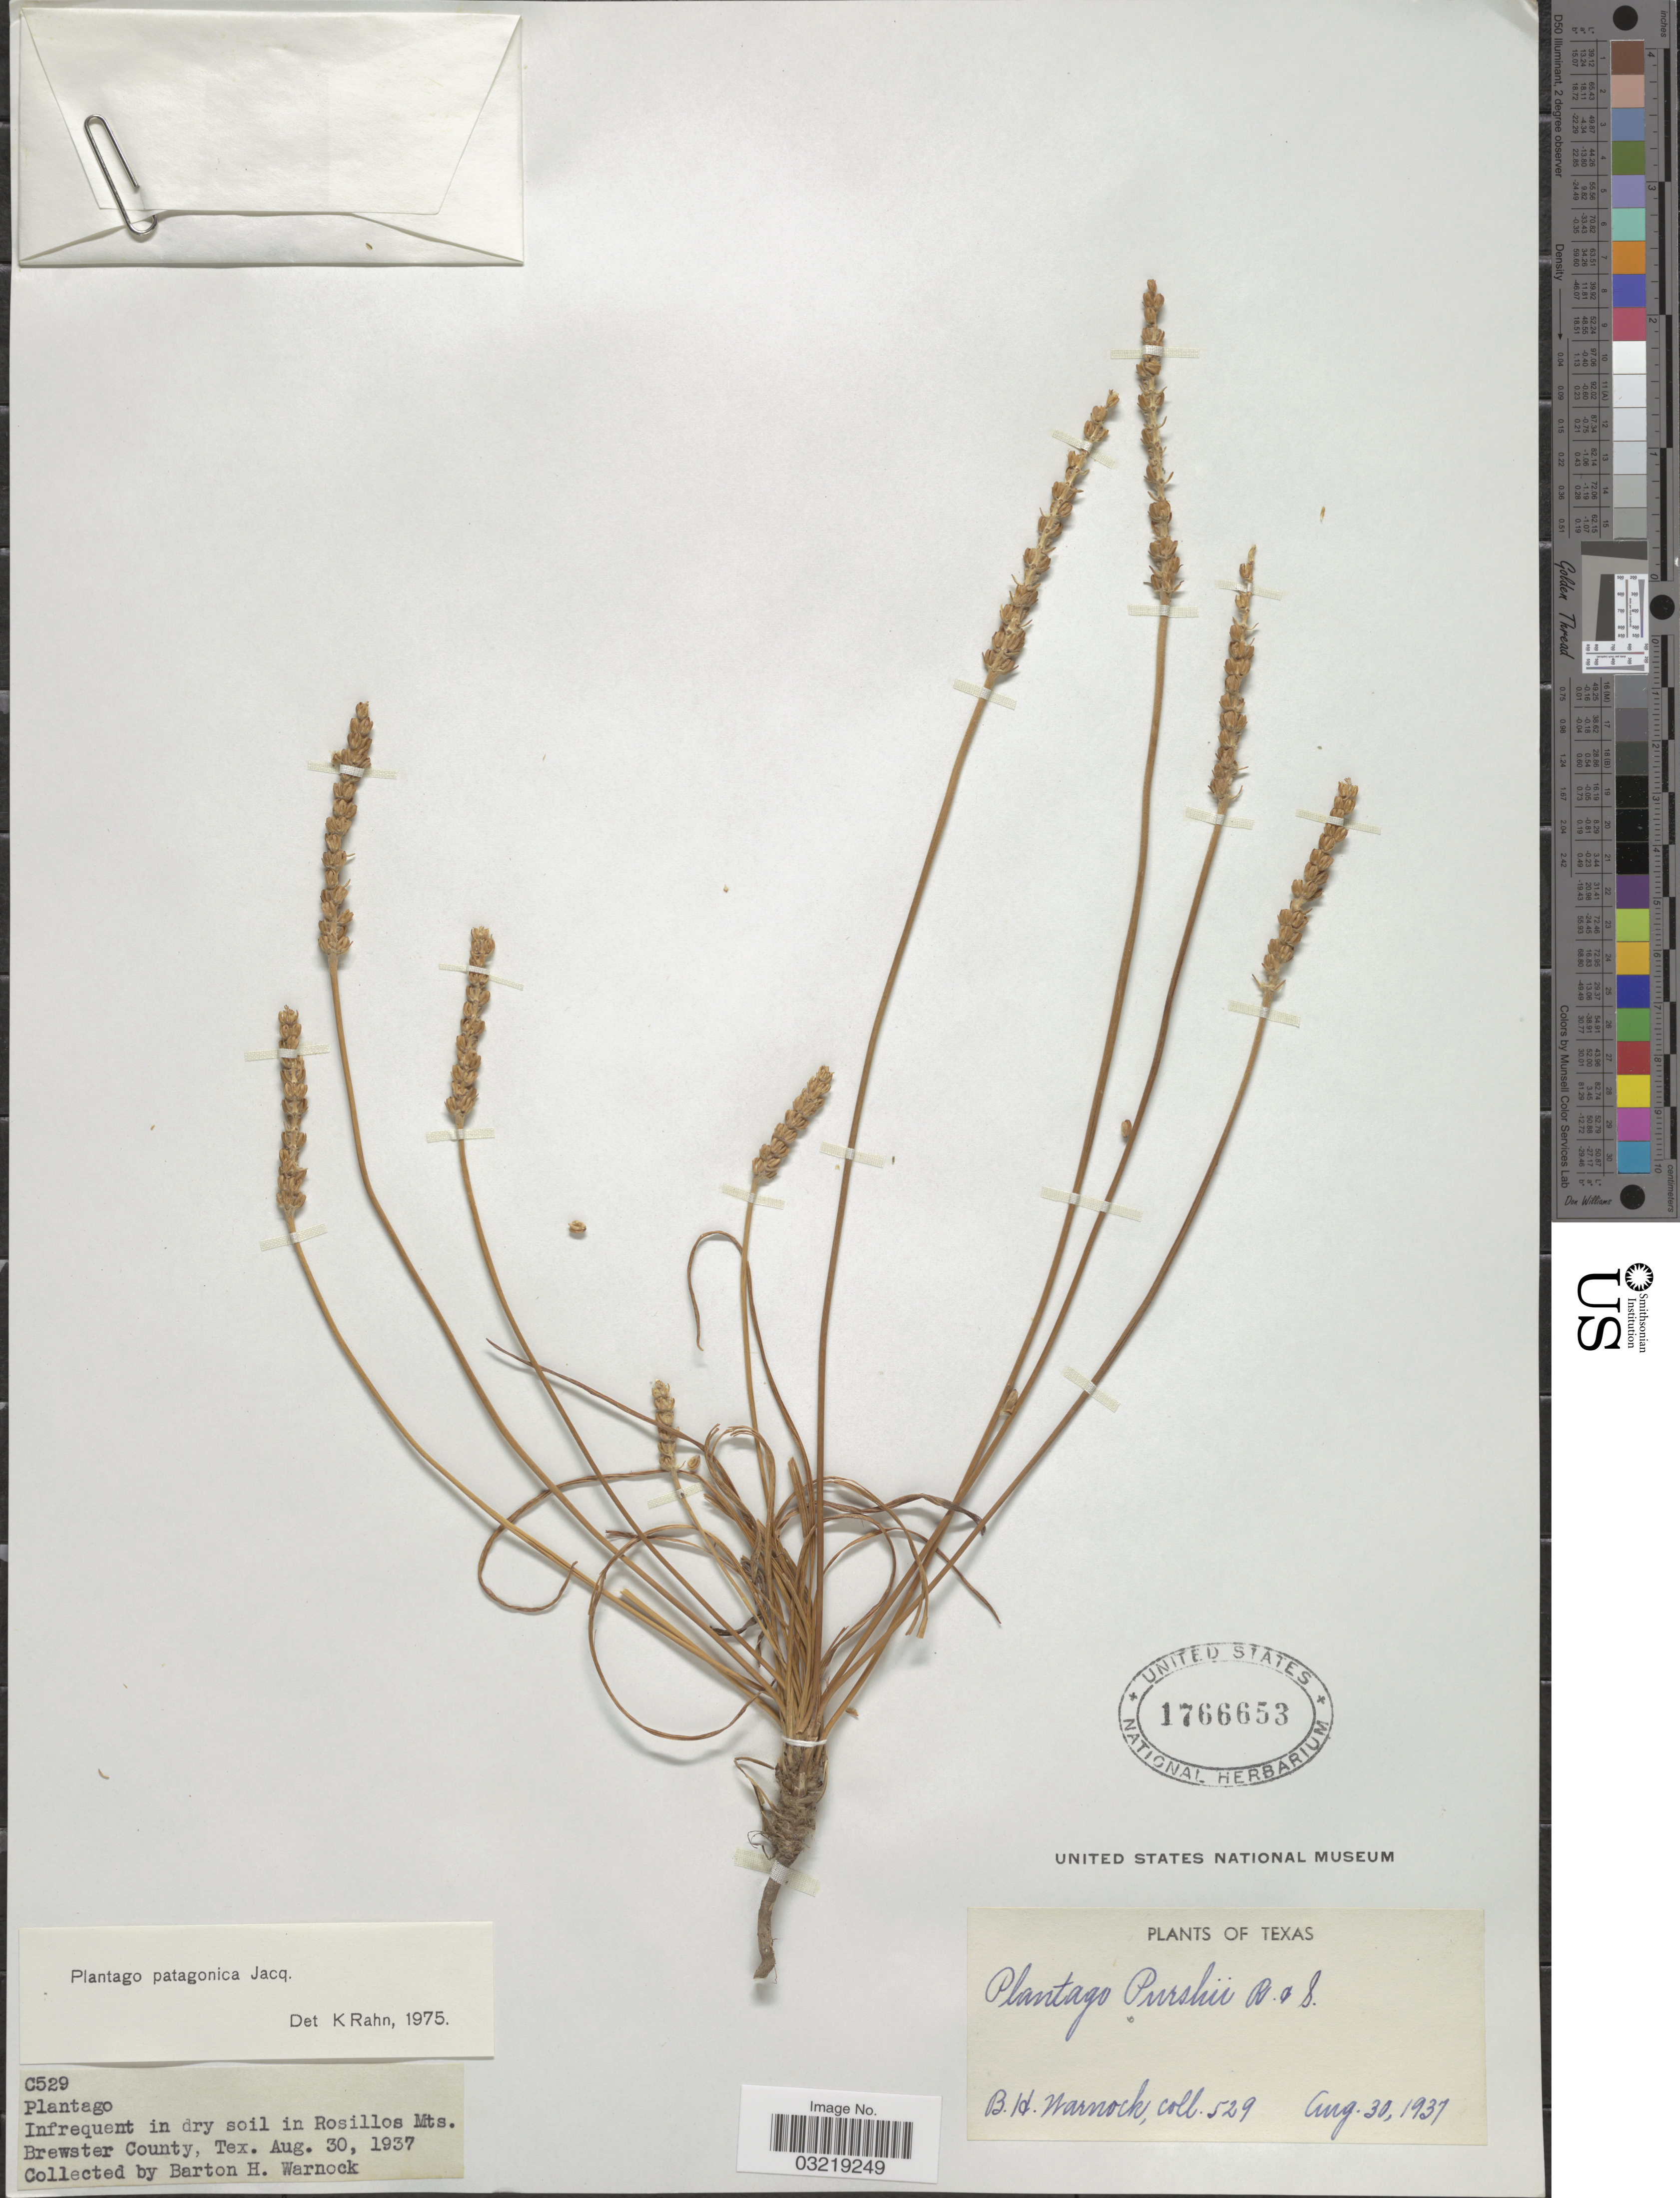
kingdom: Plantae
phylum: Tracheophyta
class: Magnoliopsida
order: Lamiales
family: Plantaginaceae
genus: Plantago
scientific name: Plantago patagonica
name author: Jacq.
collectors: B. H. Warnock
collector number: C529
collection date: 1937-08-30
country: United States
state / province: Texas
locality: Infrequent in dry soil in Rosillos Mts. Brewster County.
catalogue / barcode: US 1766653